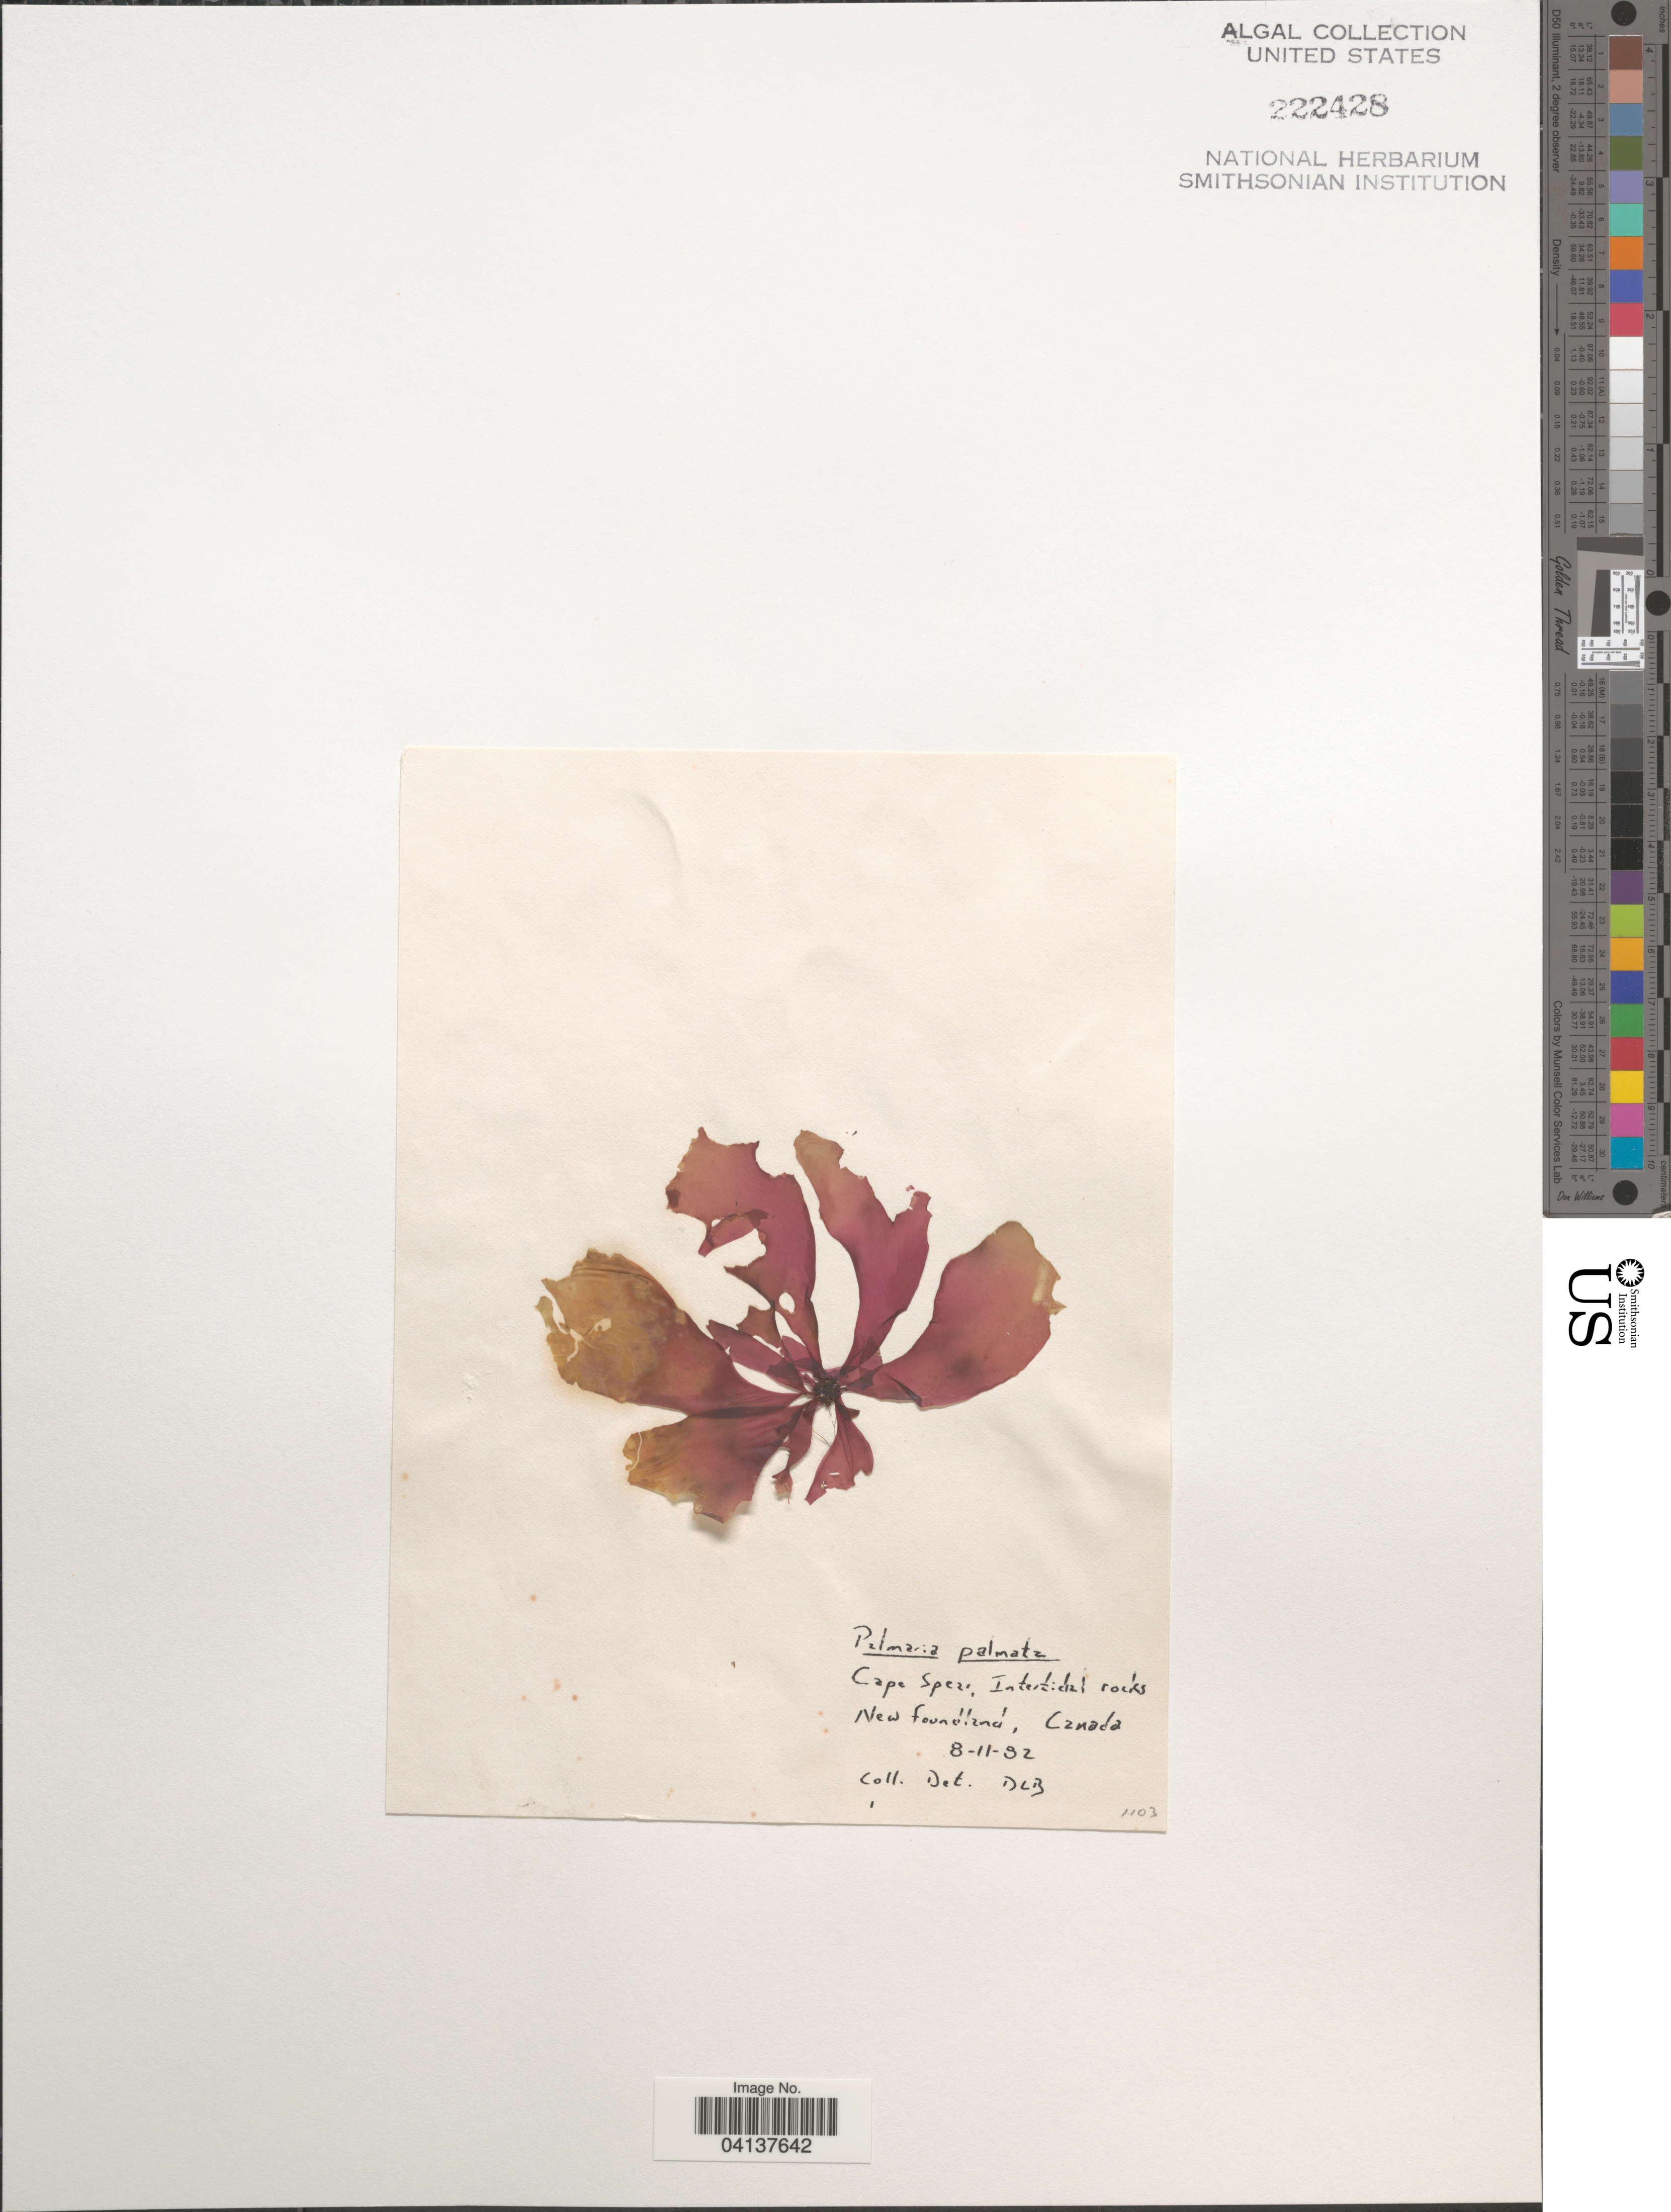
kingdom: Plantae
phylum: Rhodophyta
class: Florideophyceae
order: Palmariales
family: Palmariaceae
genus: Palmaria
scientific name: Palmaria palmata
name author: (L.) F. Weber & D. Mohr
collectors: D. L. B.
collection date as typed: Transcribed d/m/y: 8/11/82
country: Canada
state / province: Newfoundland and Labrador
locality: Cape Spear, Intertidal rocks.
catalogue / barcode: US 222428